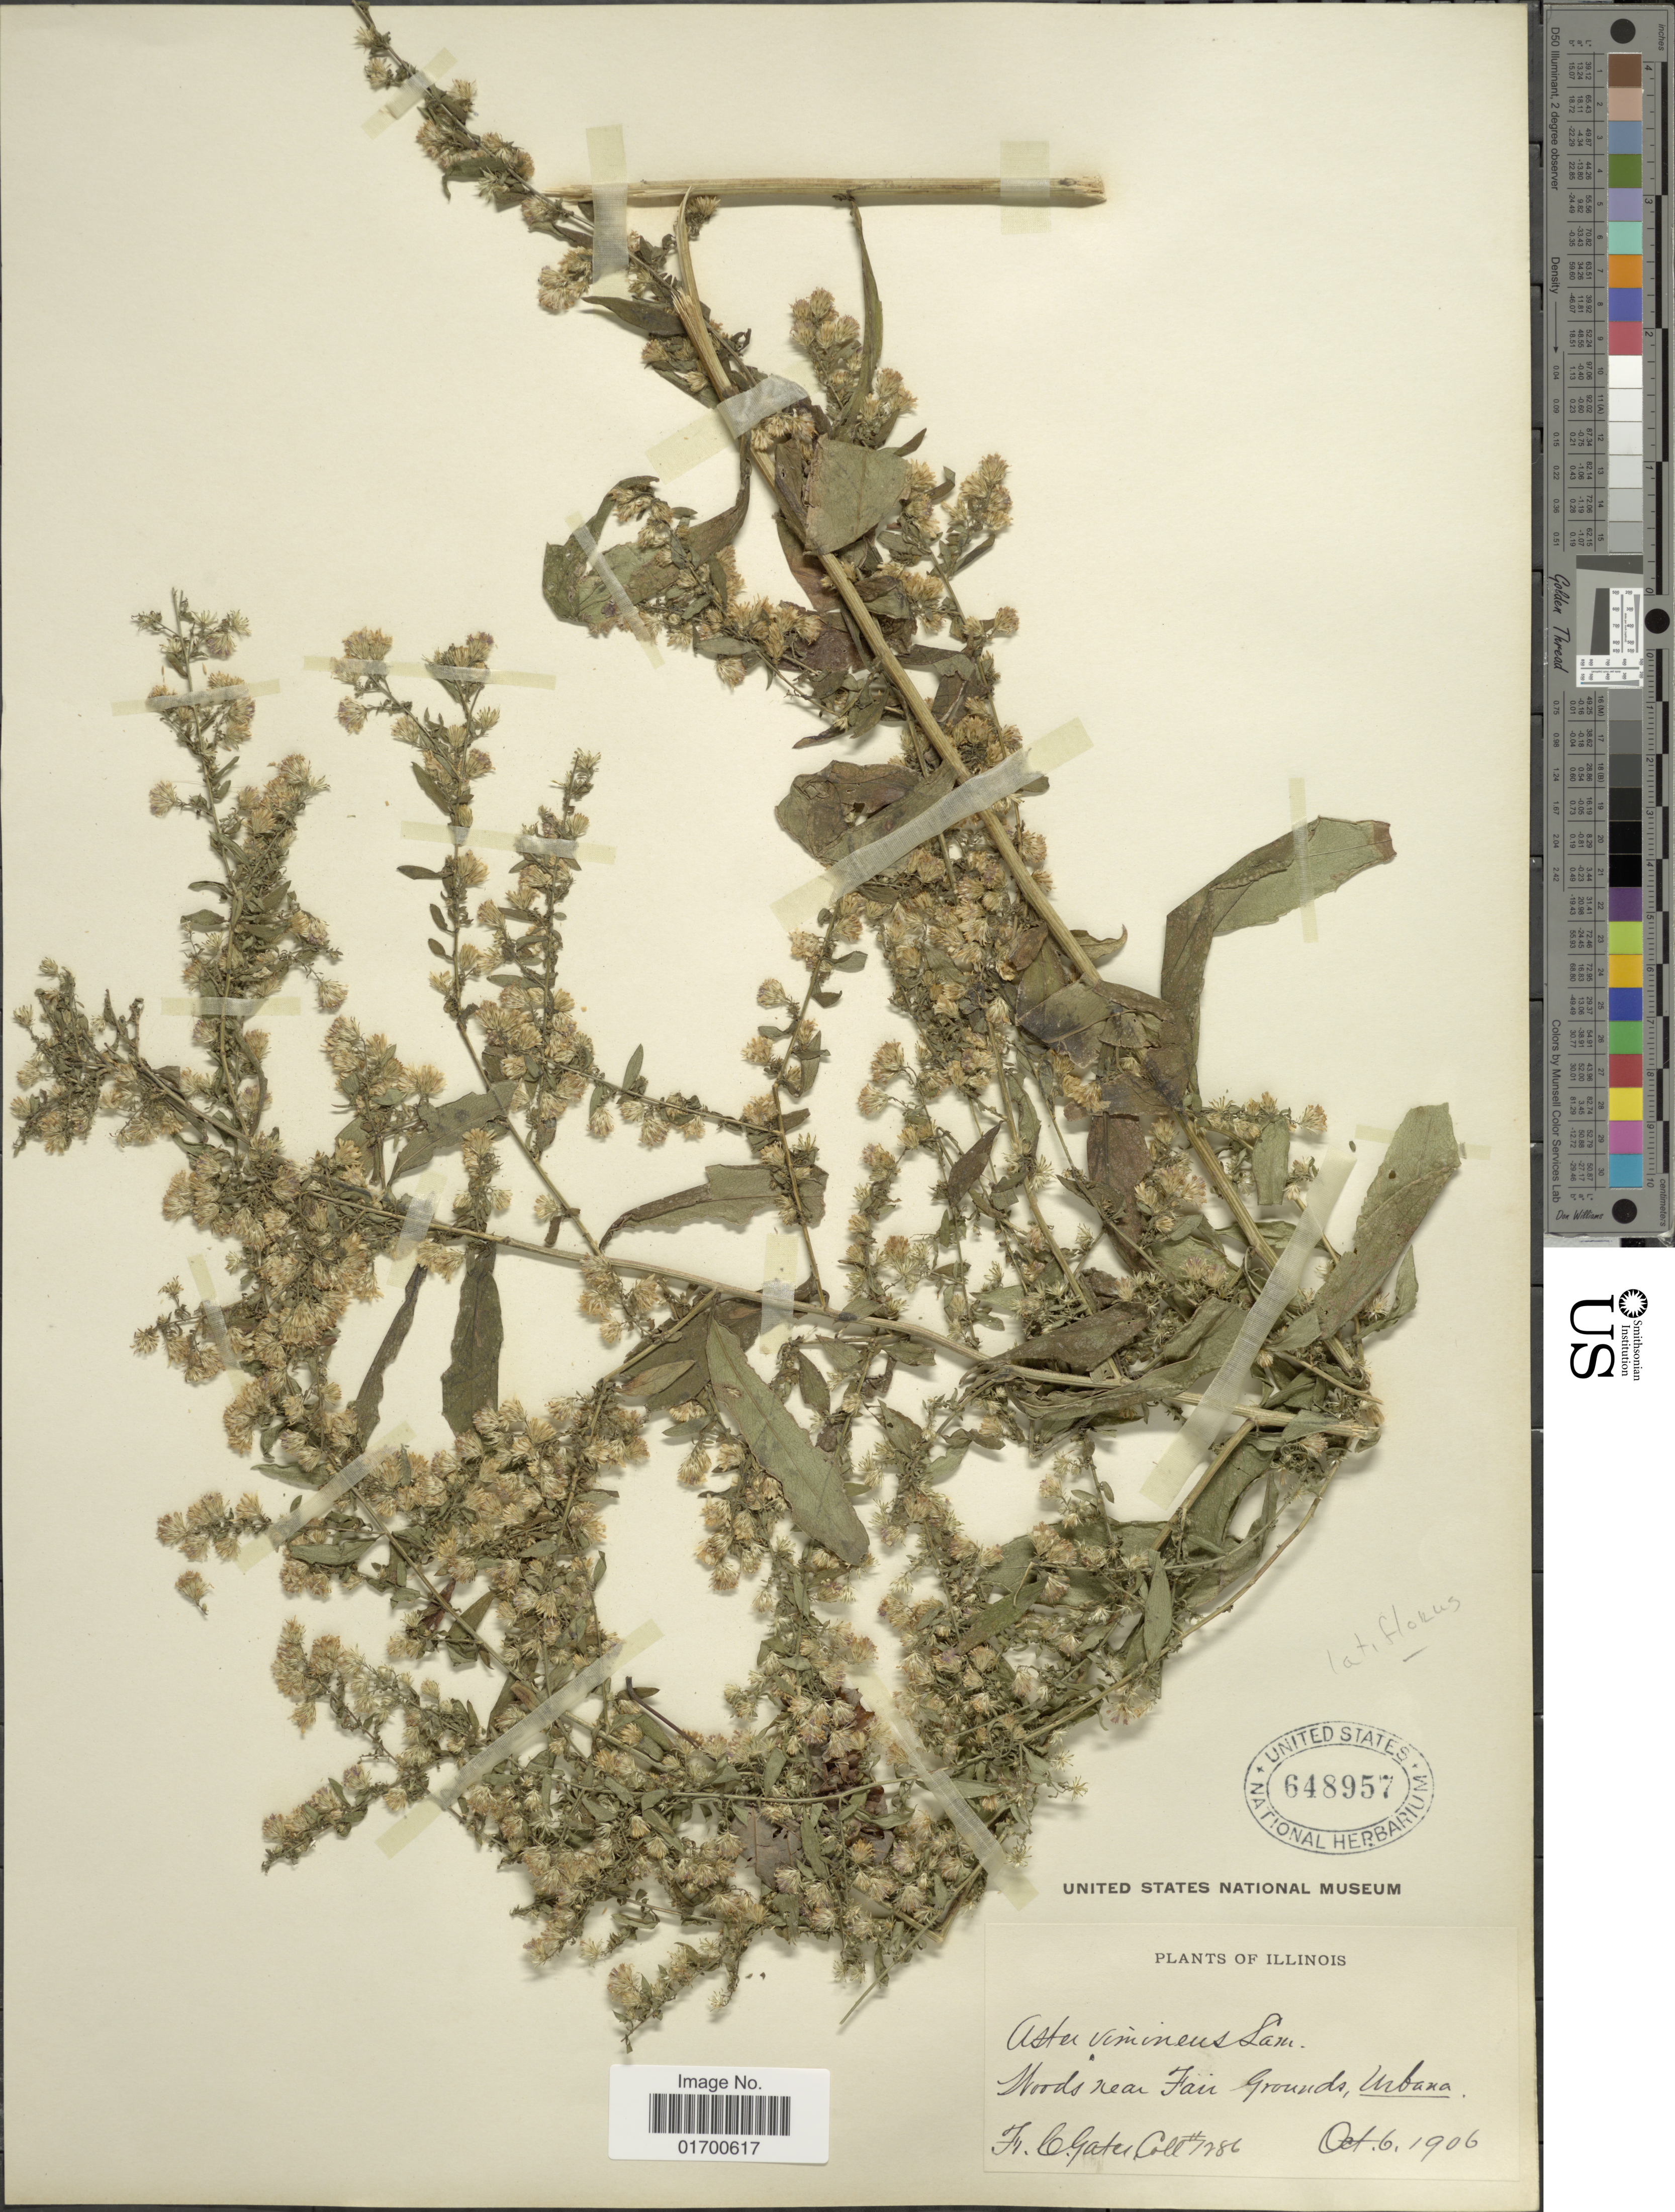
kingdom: Plantae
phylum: Tracheophyta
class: Magnoliopsida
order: Asterales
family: Asteraceae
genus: Symphyotrichum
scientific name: Symphyotrichum lateriflorum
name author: (L.) Á. Löve & D. Löve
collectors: F. C. Gates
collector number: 1286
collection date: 1906-10-06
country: United States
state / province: Illinois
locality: Woods near Fair Grounds, Urbana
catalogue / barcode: US 648957